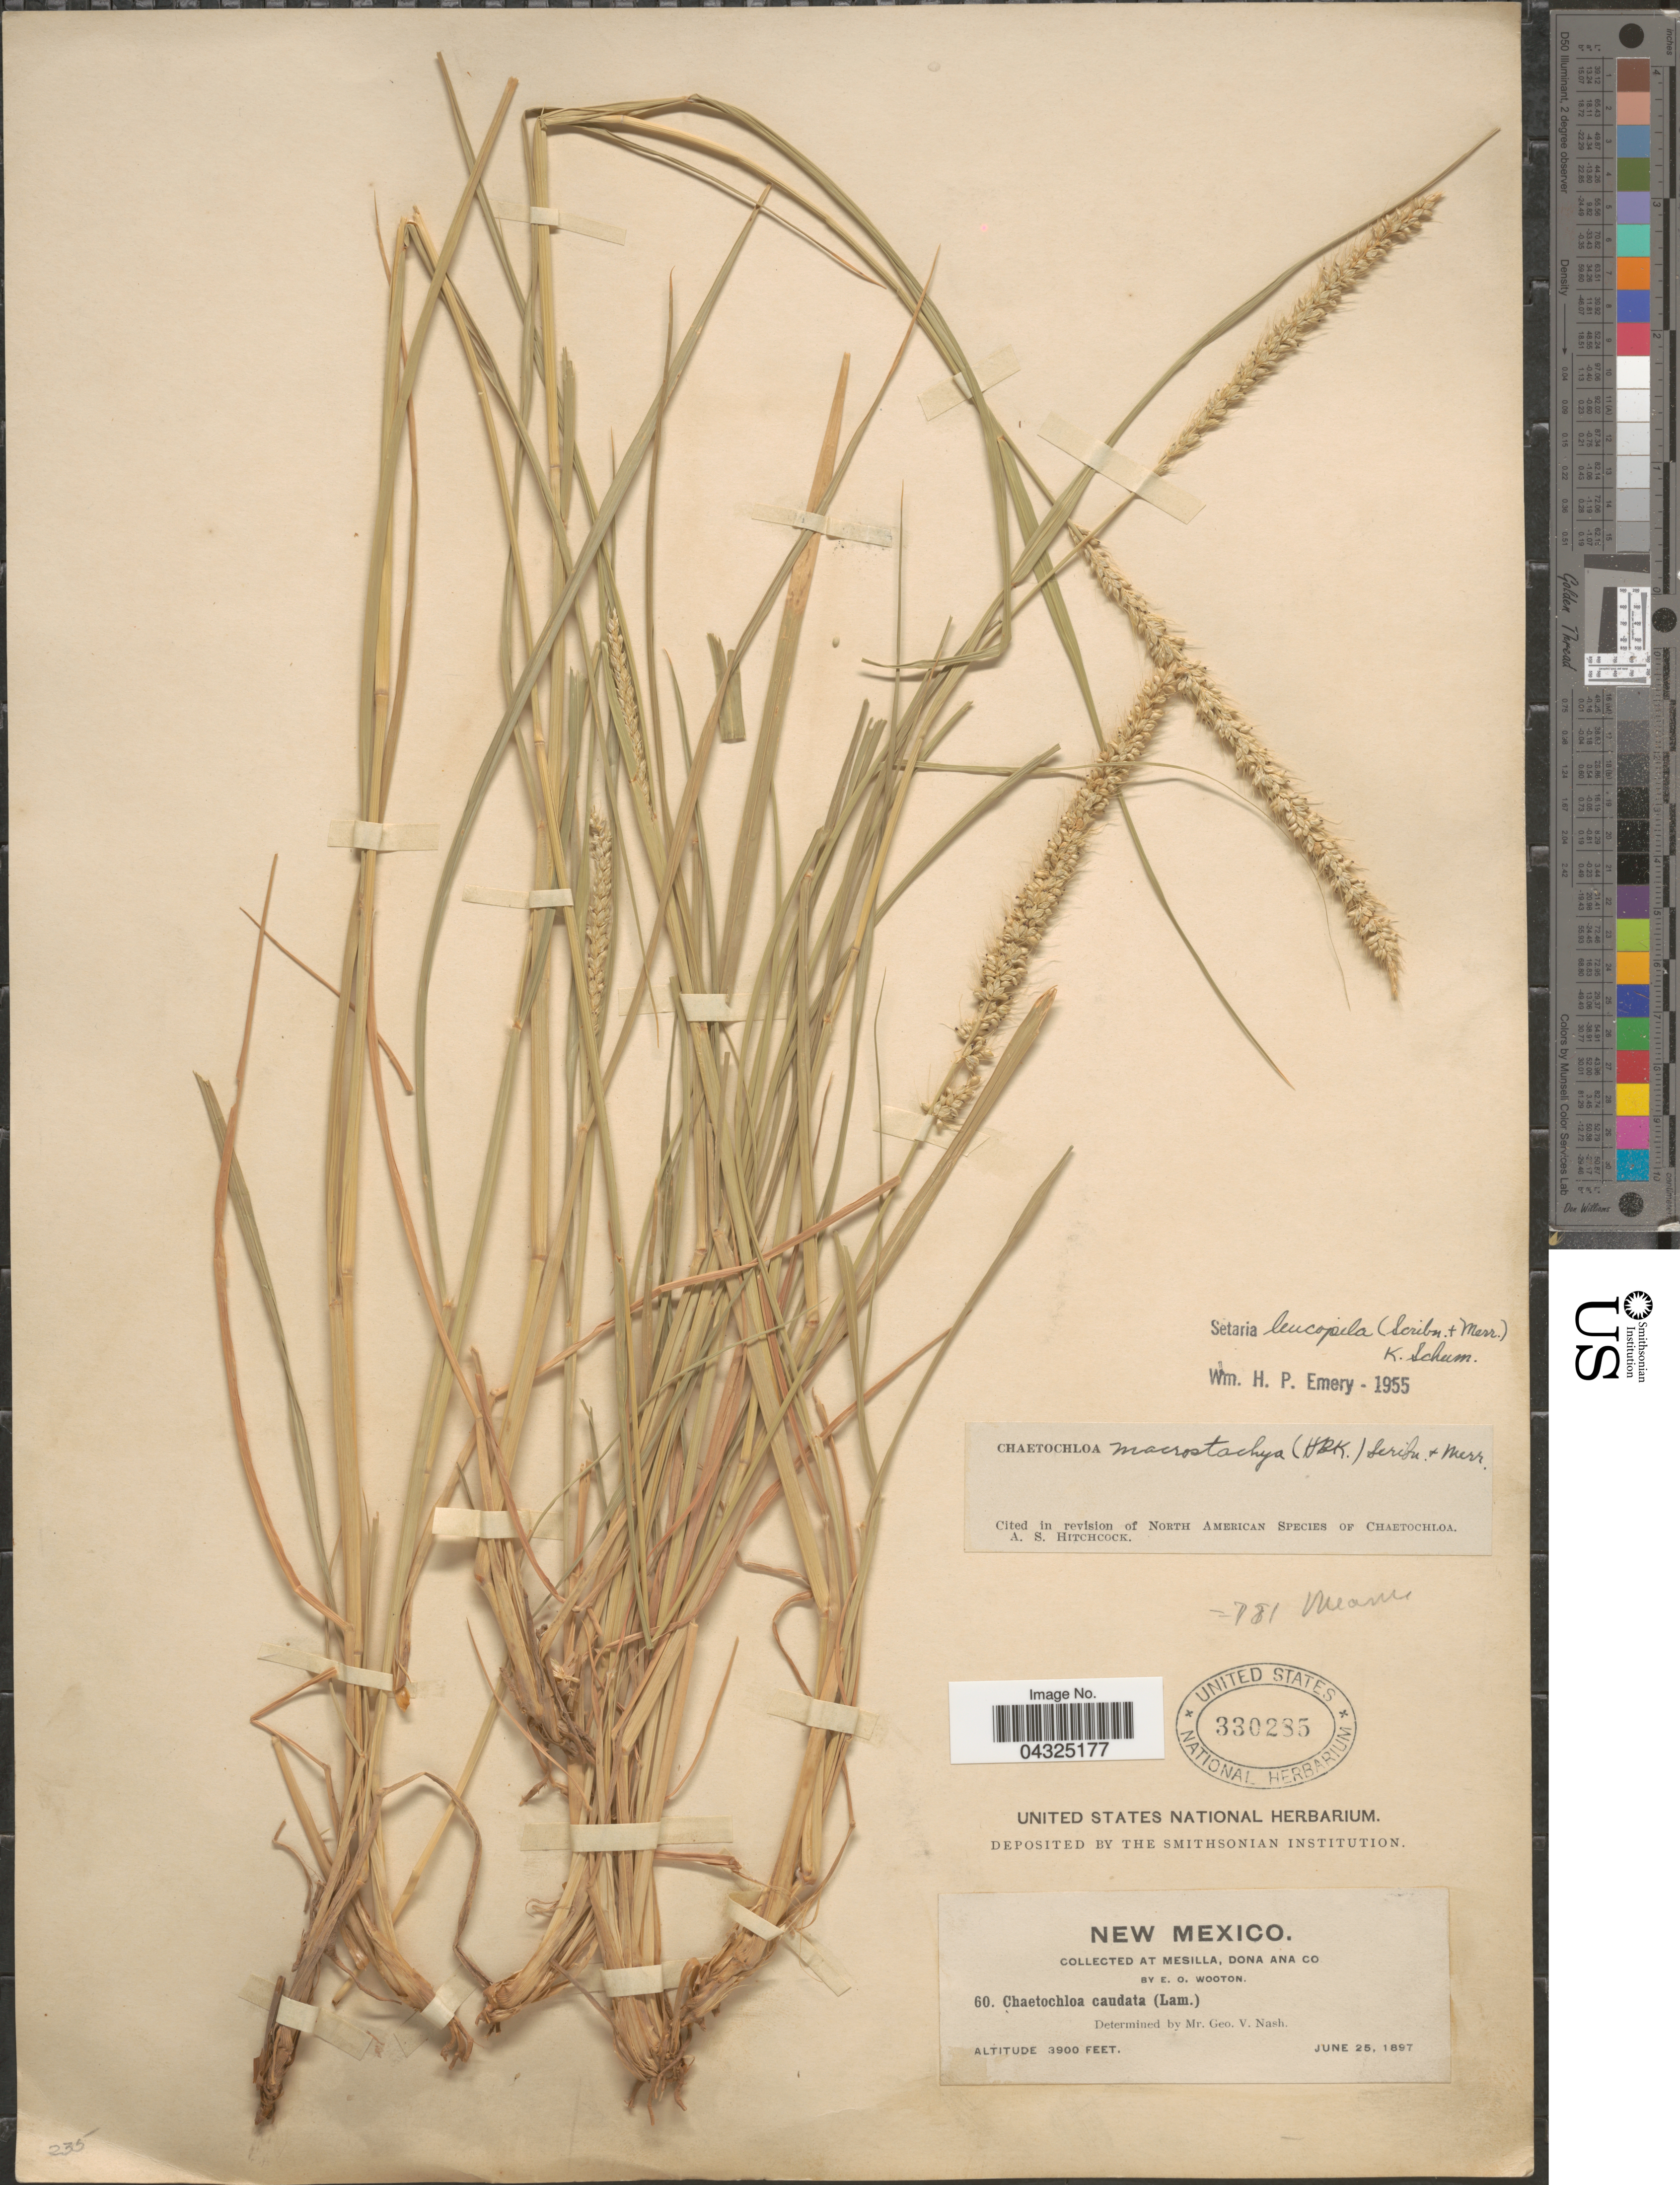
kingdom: Plantae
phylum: Tracheophyta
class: Liliopsida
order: Poales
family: Poaceae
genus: Setaria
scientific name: Setaria leucopila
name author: (Scribn. & Merr.) K. Schum.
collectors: E. O. Wooton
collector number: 60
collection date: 1897-06-25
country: United States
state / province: New Mexico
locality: At Mesilla, Dona Ana Co.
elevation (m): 1189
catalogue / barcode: US 330285